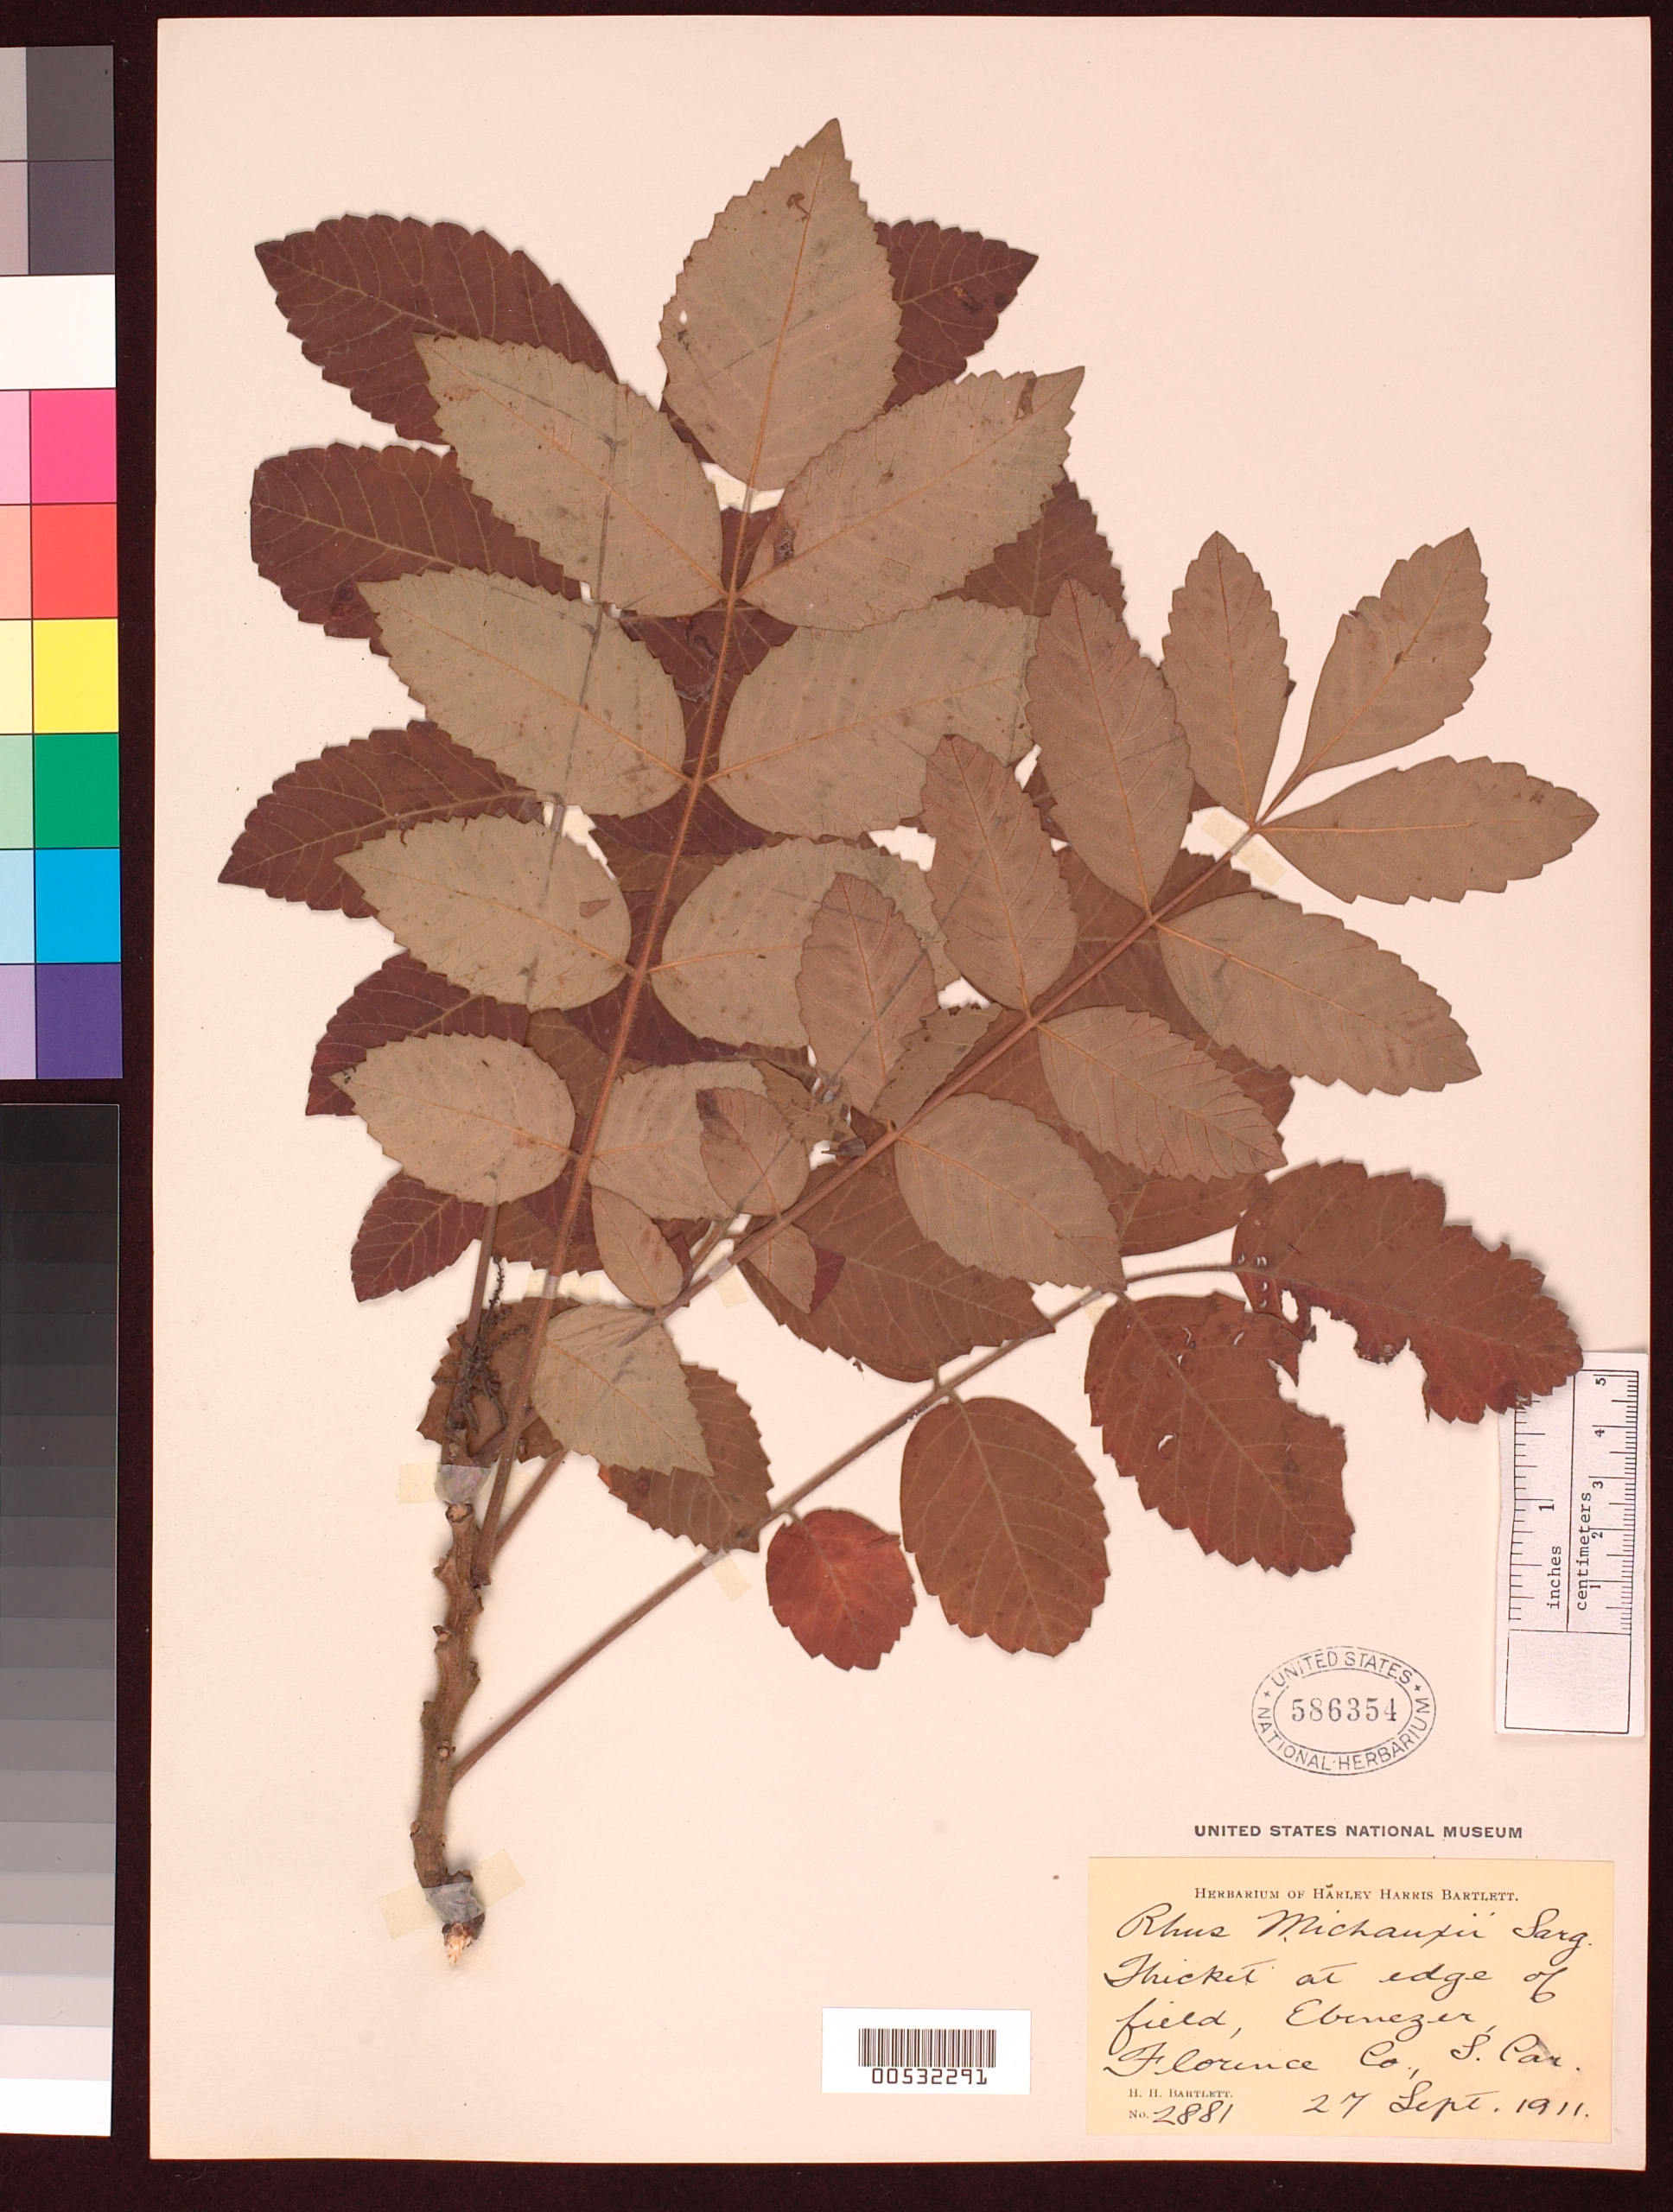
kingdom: Plantae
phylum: Tracheophyta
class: Magnoliopsida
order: Sapindales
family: Anacardiaceae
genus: Rhus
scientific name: Rhus michauxii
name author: Sarg.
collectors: H. H. Bartlett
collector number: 2881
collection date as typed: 27 Sep 1911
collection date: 1911-09-27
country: United States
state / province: South Carolina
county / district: Florence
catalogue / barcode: US 586354